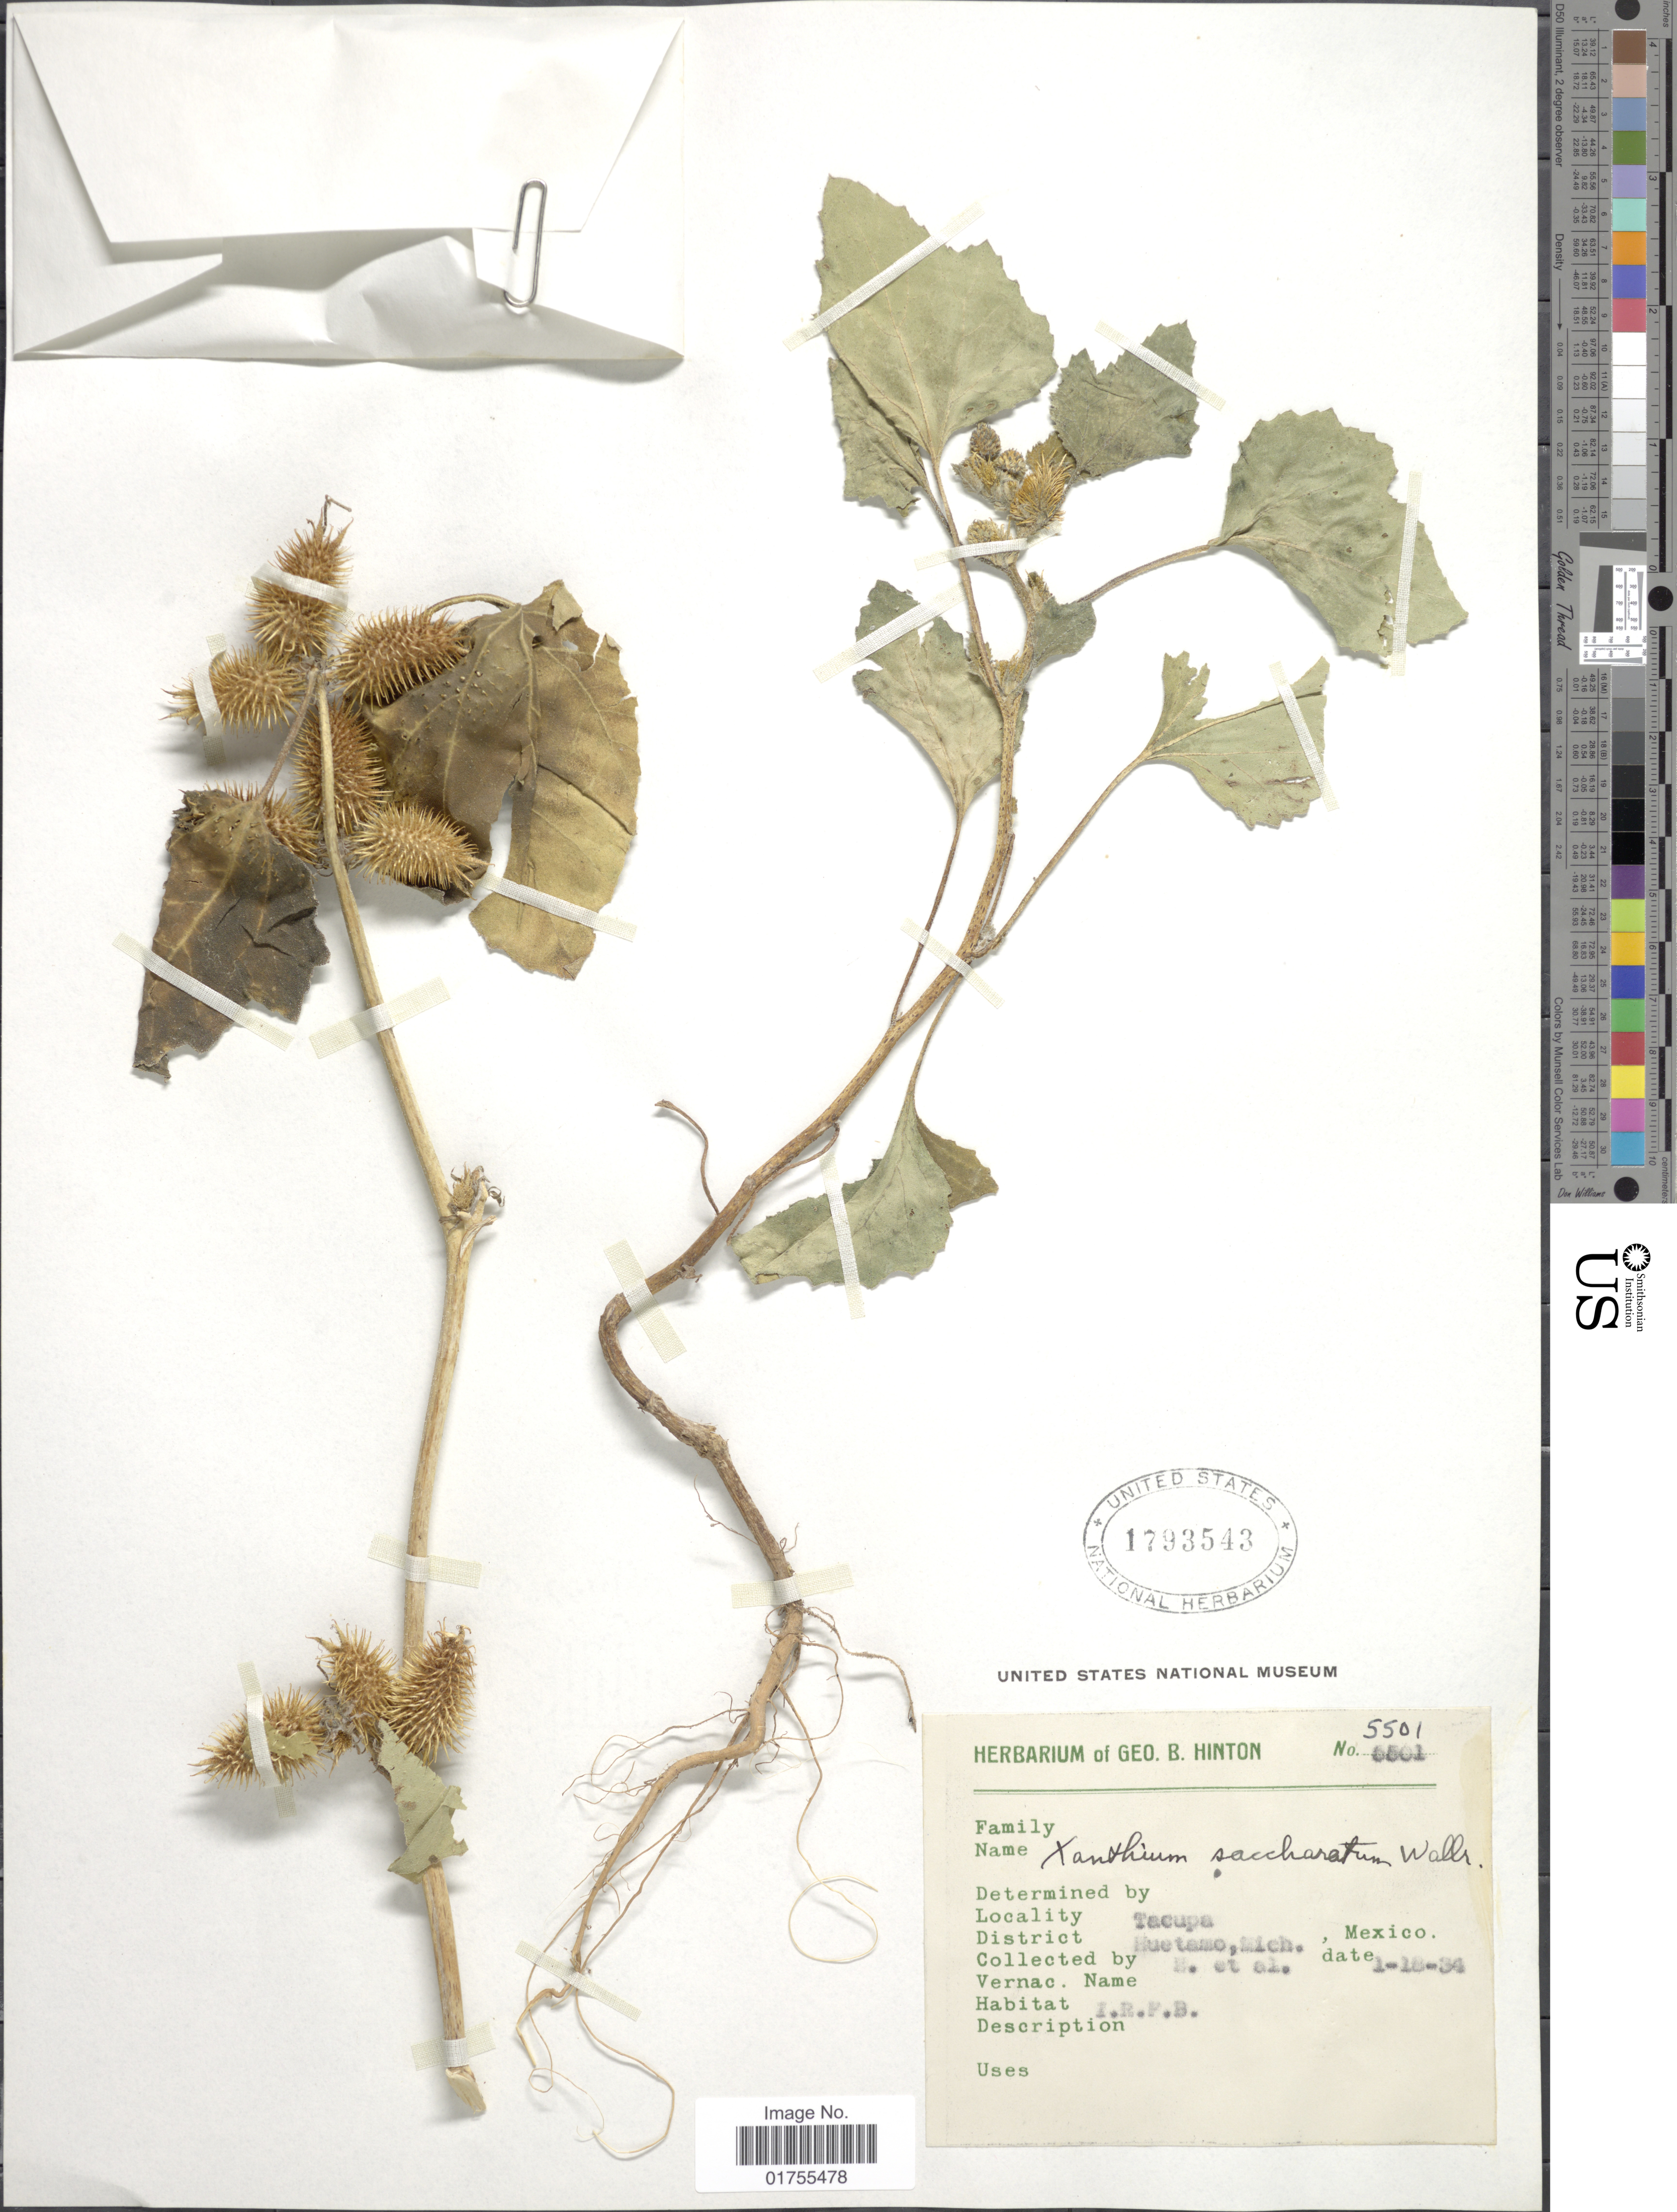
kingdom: Plantae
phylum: Tracheophyta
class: Magnoliopsida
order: Asterales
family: Asteraceae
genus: Xanthium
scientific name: Xanthium strumarium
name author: L.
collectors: G. B. Hinton & et al.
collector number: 5501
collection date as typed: Transcribed d/m/y: 18/1/34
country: Mexico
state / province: Michoacán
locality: Tacupa, District Huetamo, Mich.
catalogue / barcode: US 1793543